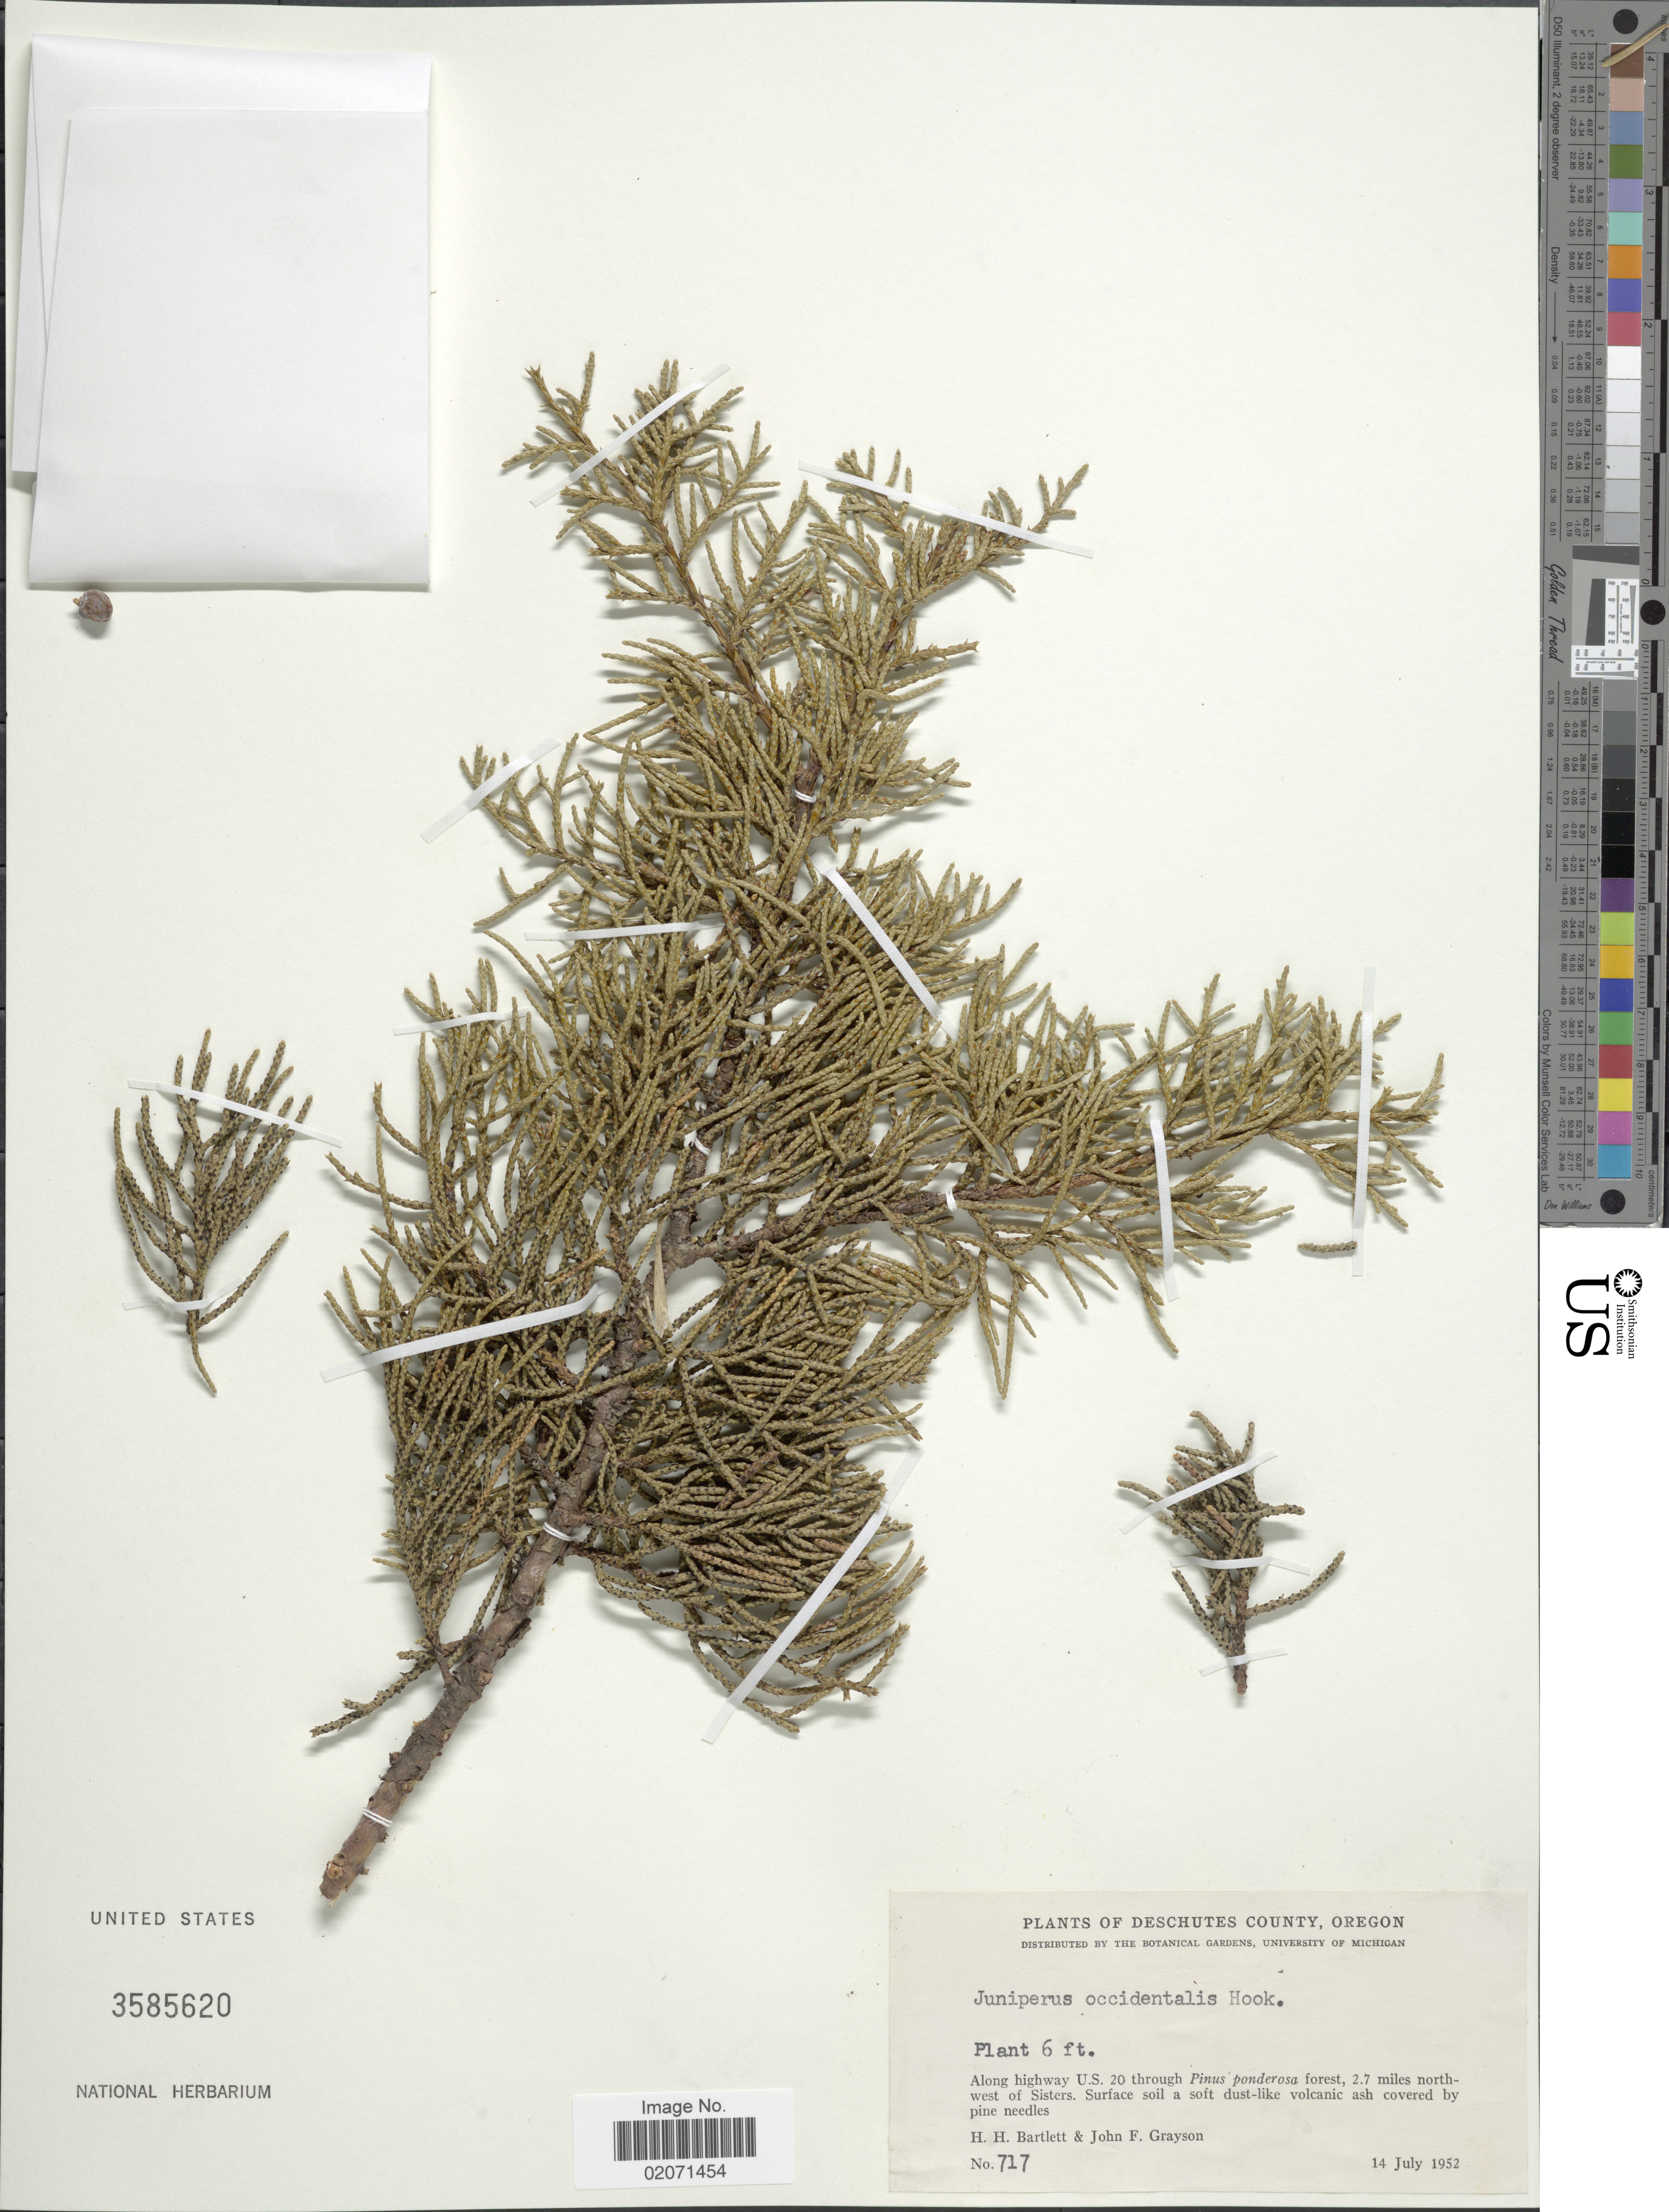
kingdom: Plantae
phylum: Tracheophyta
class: Pinopsida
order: Pinales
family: Cupressaceae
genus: Juniperus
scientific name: Juniperus occidentalis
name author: Hook.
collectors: H. H. Bartlett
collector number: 717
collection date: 1952-07-14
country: United States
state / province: Oregon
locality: Deschutes County. Along highway U.S. 20 , 2.7 miles northwest of Sisters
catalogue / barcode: US 3585620